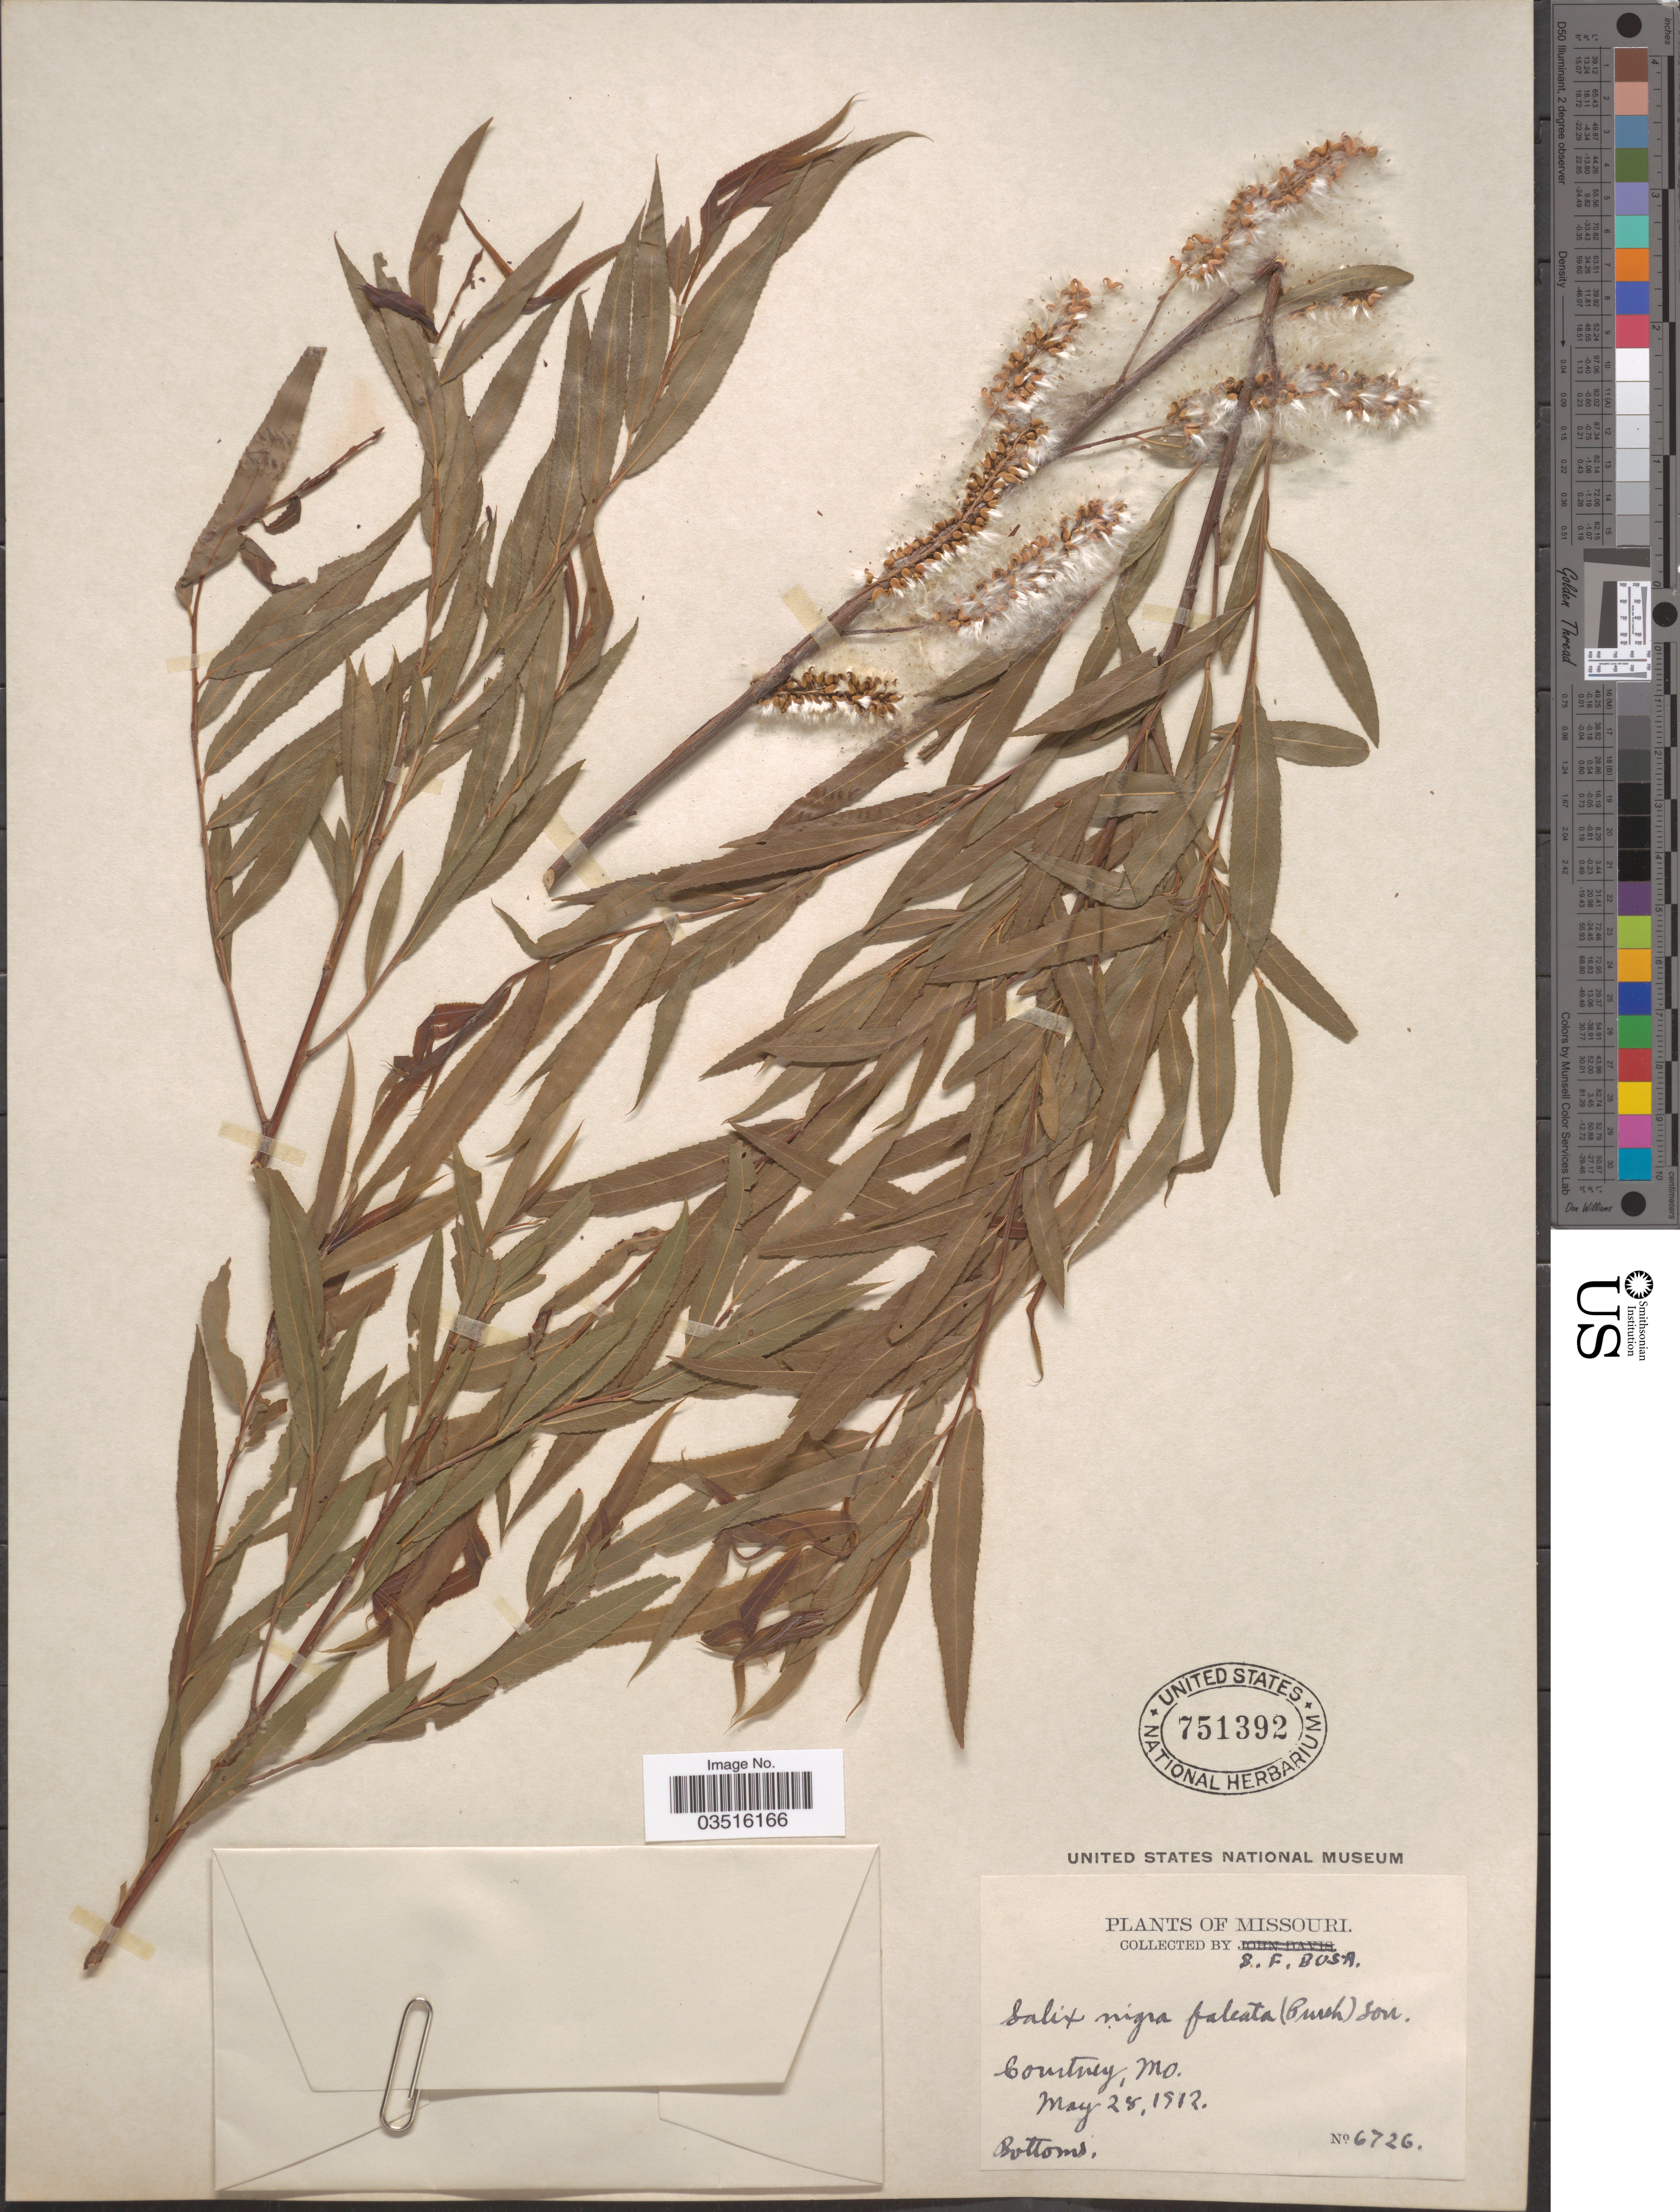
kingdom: Plantae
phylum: Tracheophyta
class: Magnoliopsida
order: Malpighiales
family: Salicaceae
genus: Salix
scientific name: Salix nigra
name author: Marshall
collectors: B. F. Bush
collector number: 6726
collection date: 1912-05-28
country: United States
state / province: Missouri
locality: Courtney.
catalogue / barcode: US 751392